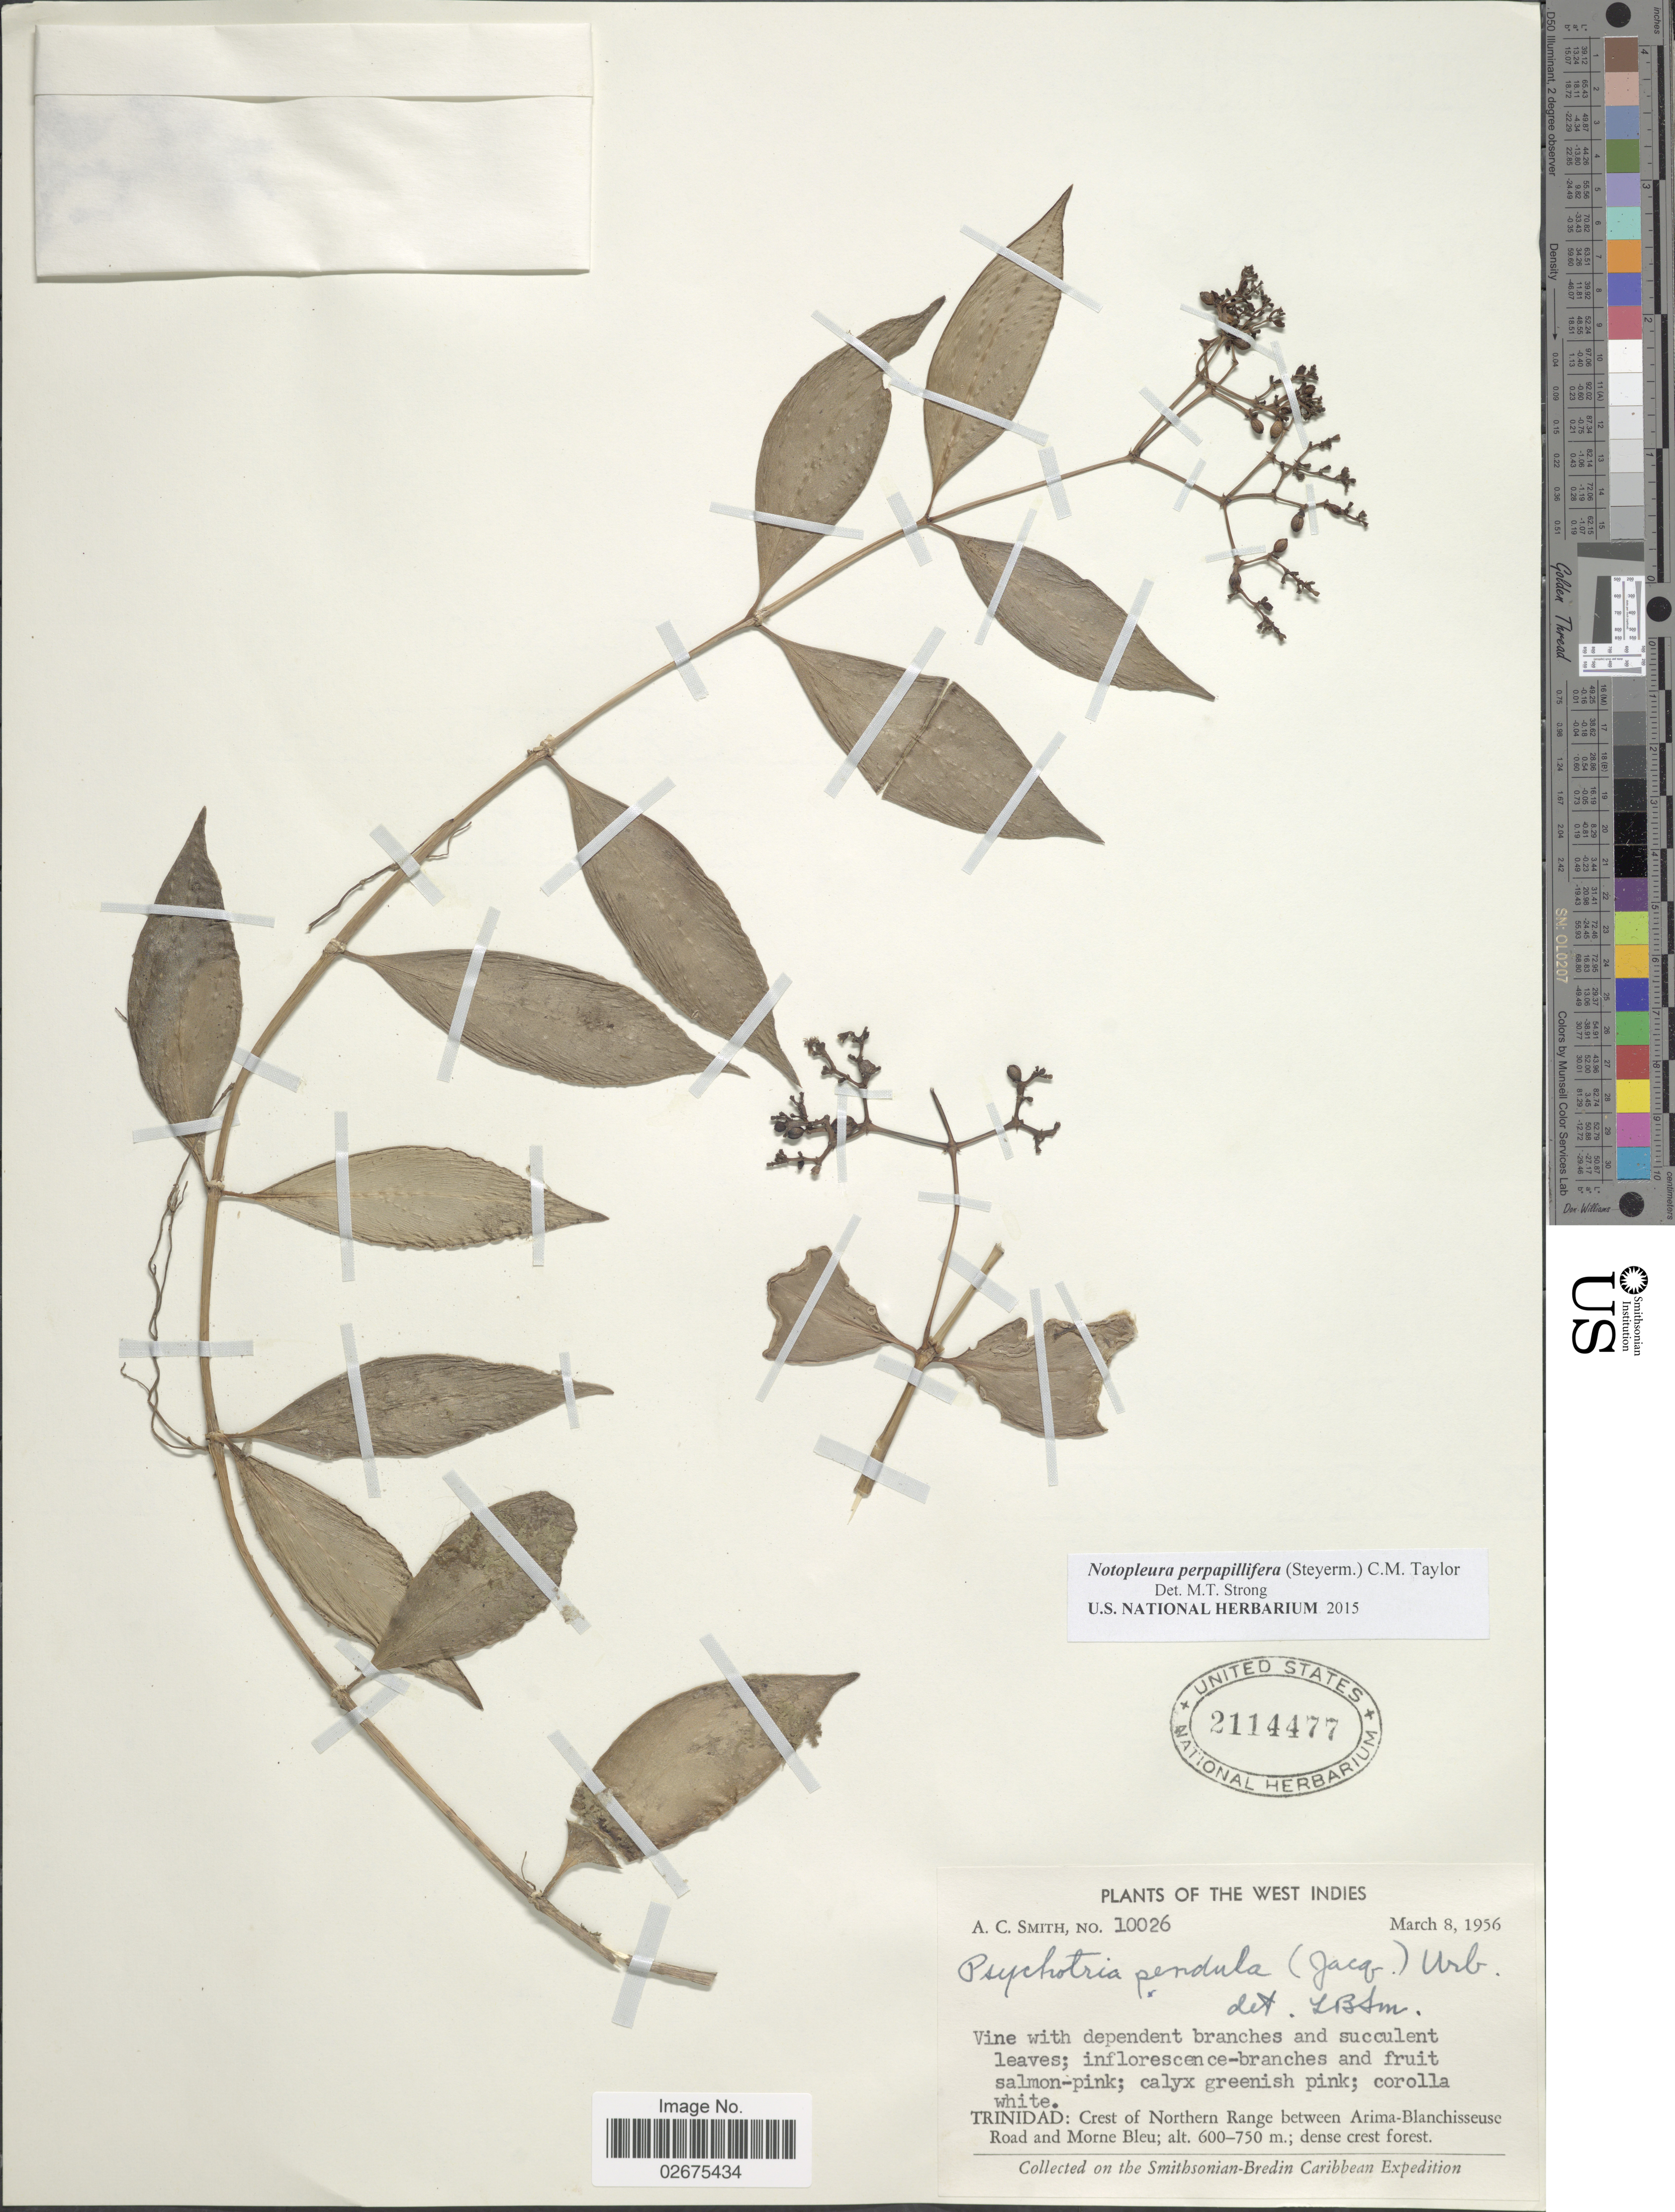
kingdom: Plantae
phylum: Tracheophyta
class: Magnoliopsida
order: Gentianales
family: Rubiaceae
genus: Notopleura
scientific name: Notopleura perpapillifera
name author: (Steyerm.) C.M. Taylor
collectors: A. C. Smith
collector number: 10026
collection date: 1956-03-08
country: Trinidad and Tobago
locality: Trinidad. Crest of Northern Range between Arima-Blanchisseuse Road and Morne Bleu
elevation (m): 600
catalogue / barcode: US 2114477